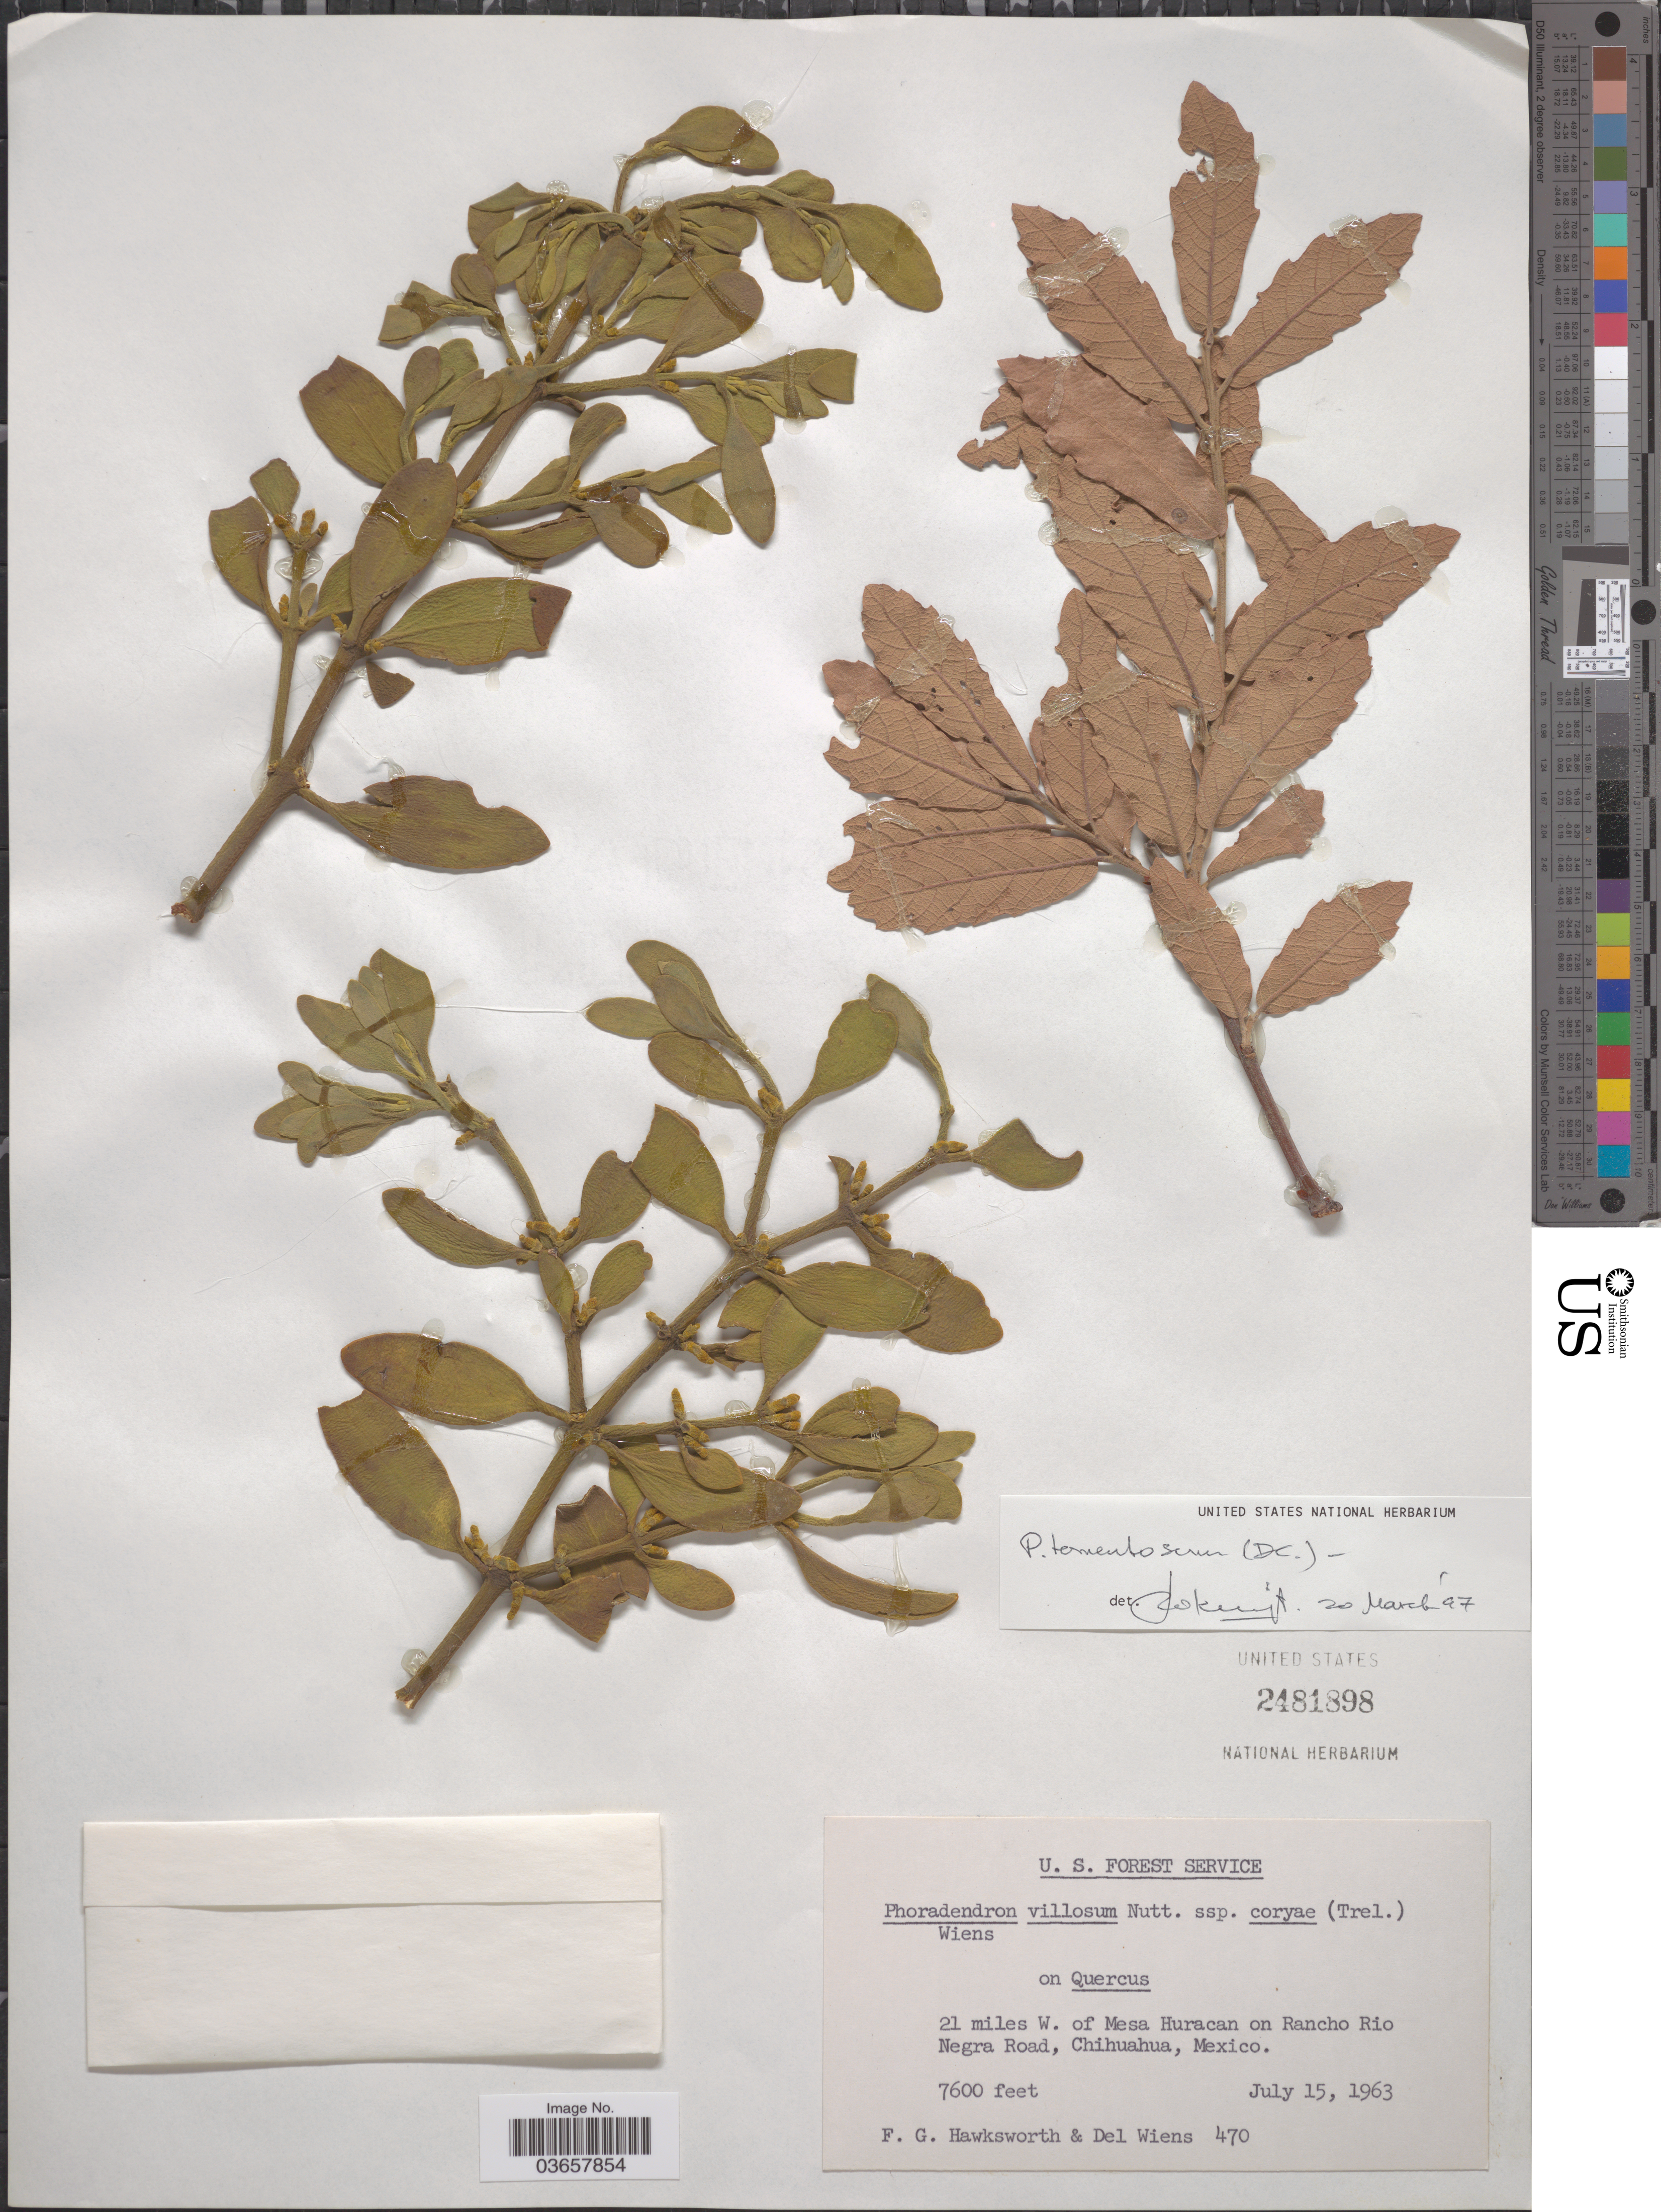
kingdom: Plantae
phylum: Tracheophyta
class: Magnoliopsida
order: Santalales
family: Viscaceae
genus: Phoradendron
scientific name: Phoradendron tomentosum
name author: DC.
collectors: F. G. Hawksworth & D. Wiens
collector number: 470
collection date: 1963-07-15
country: Mexico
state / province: Chihuahua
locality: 21 miles W. of Mesa Huracan on Rancho Rio Negro Road.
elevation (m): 2316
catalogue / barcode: US 2481898